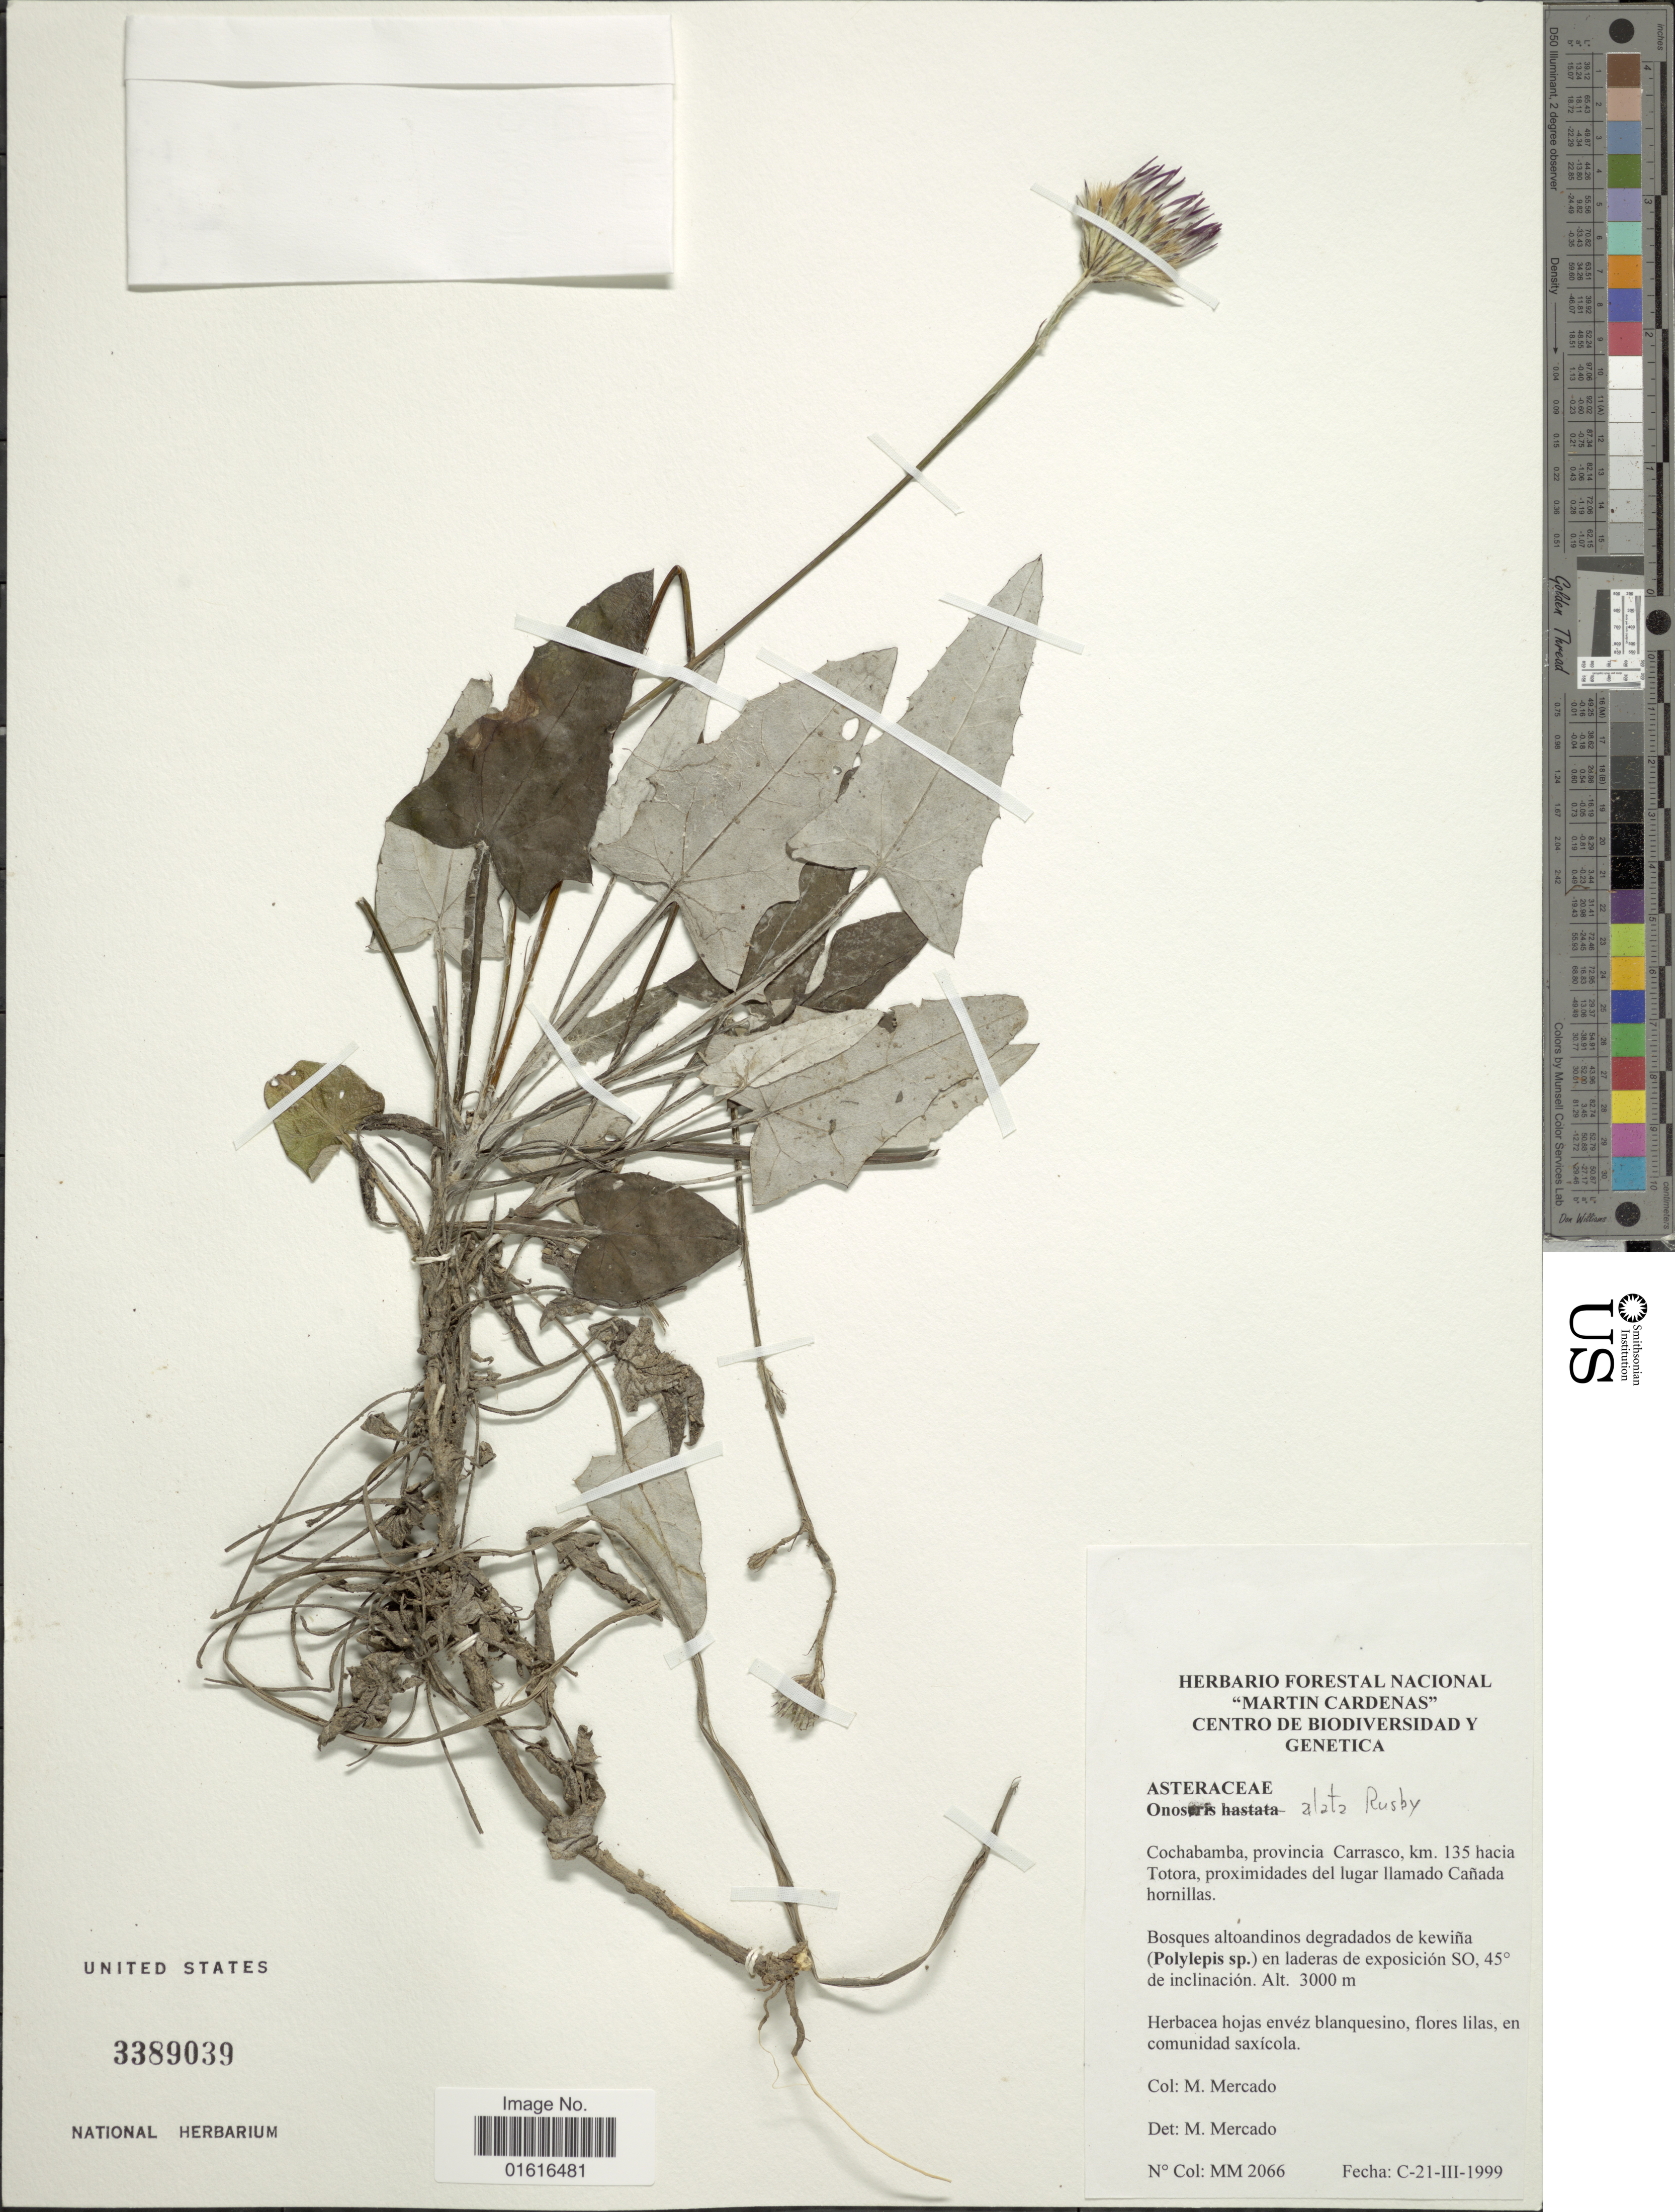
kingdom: Plantae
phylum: Tracheophyta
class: Magnoliopsida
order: Asterales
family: Asteraceae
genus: Onoseris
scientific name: Onoseris alata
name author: Rusby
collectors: M. Mercado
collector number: MM2066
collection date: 1999-03-21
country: Bolivia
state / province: Cochabamba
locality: Province Carrasco, km 135 hacia Totora, proximidades del lugar llamado Canada hornillas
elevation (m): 3000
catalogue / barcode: US 3389039